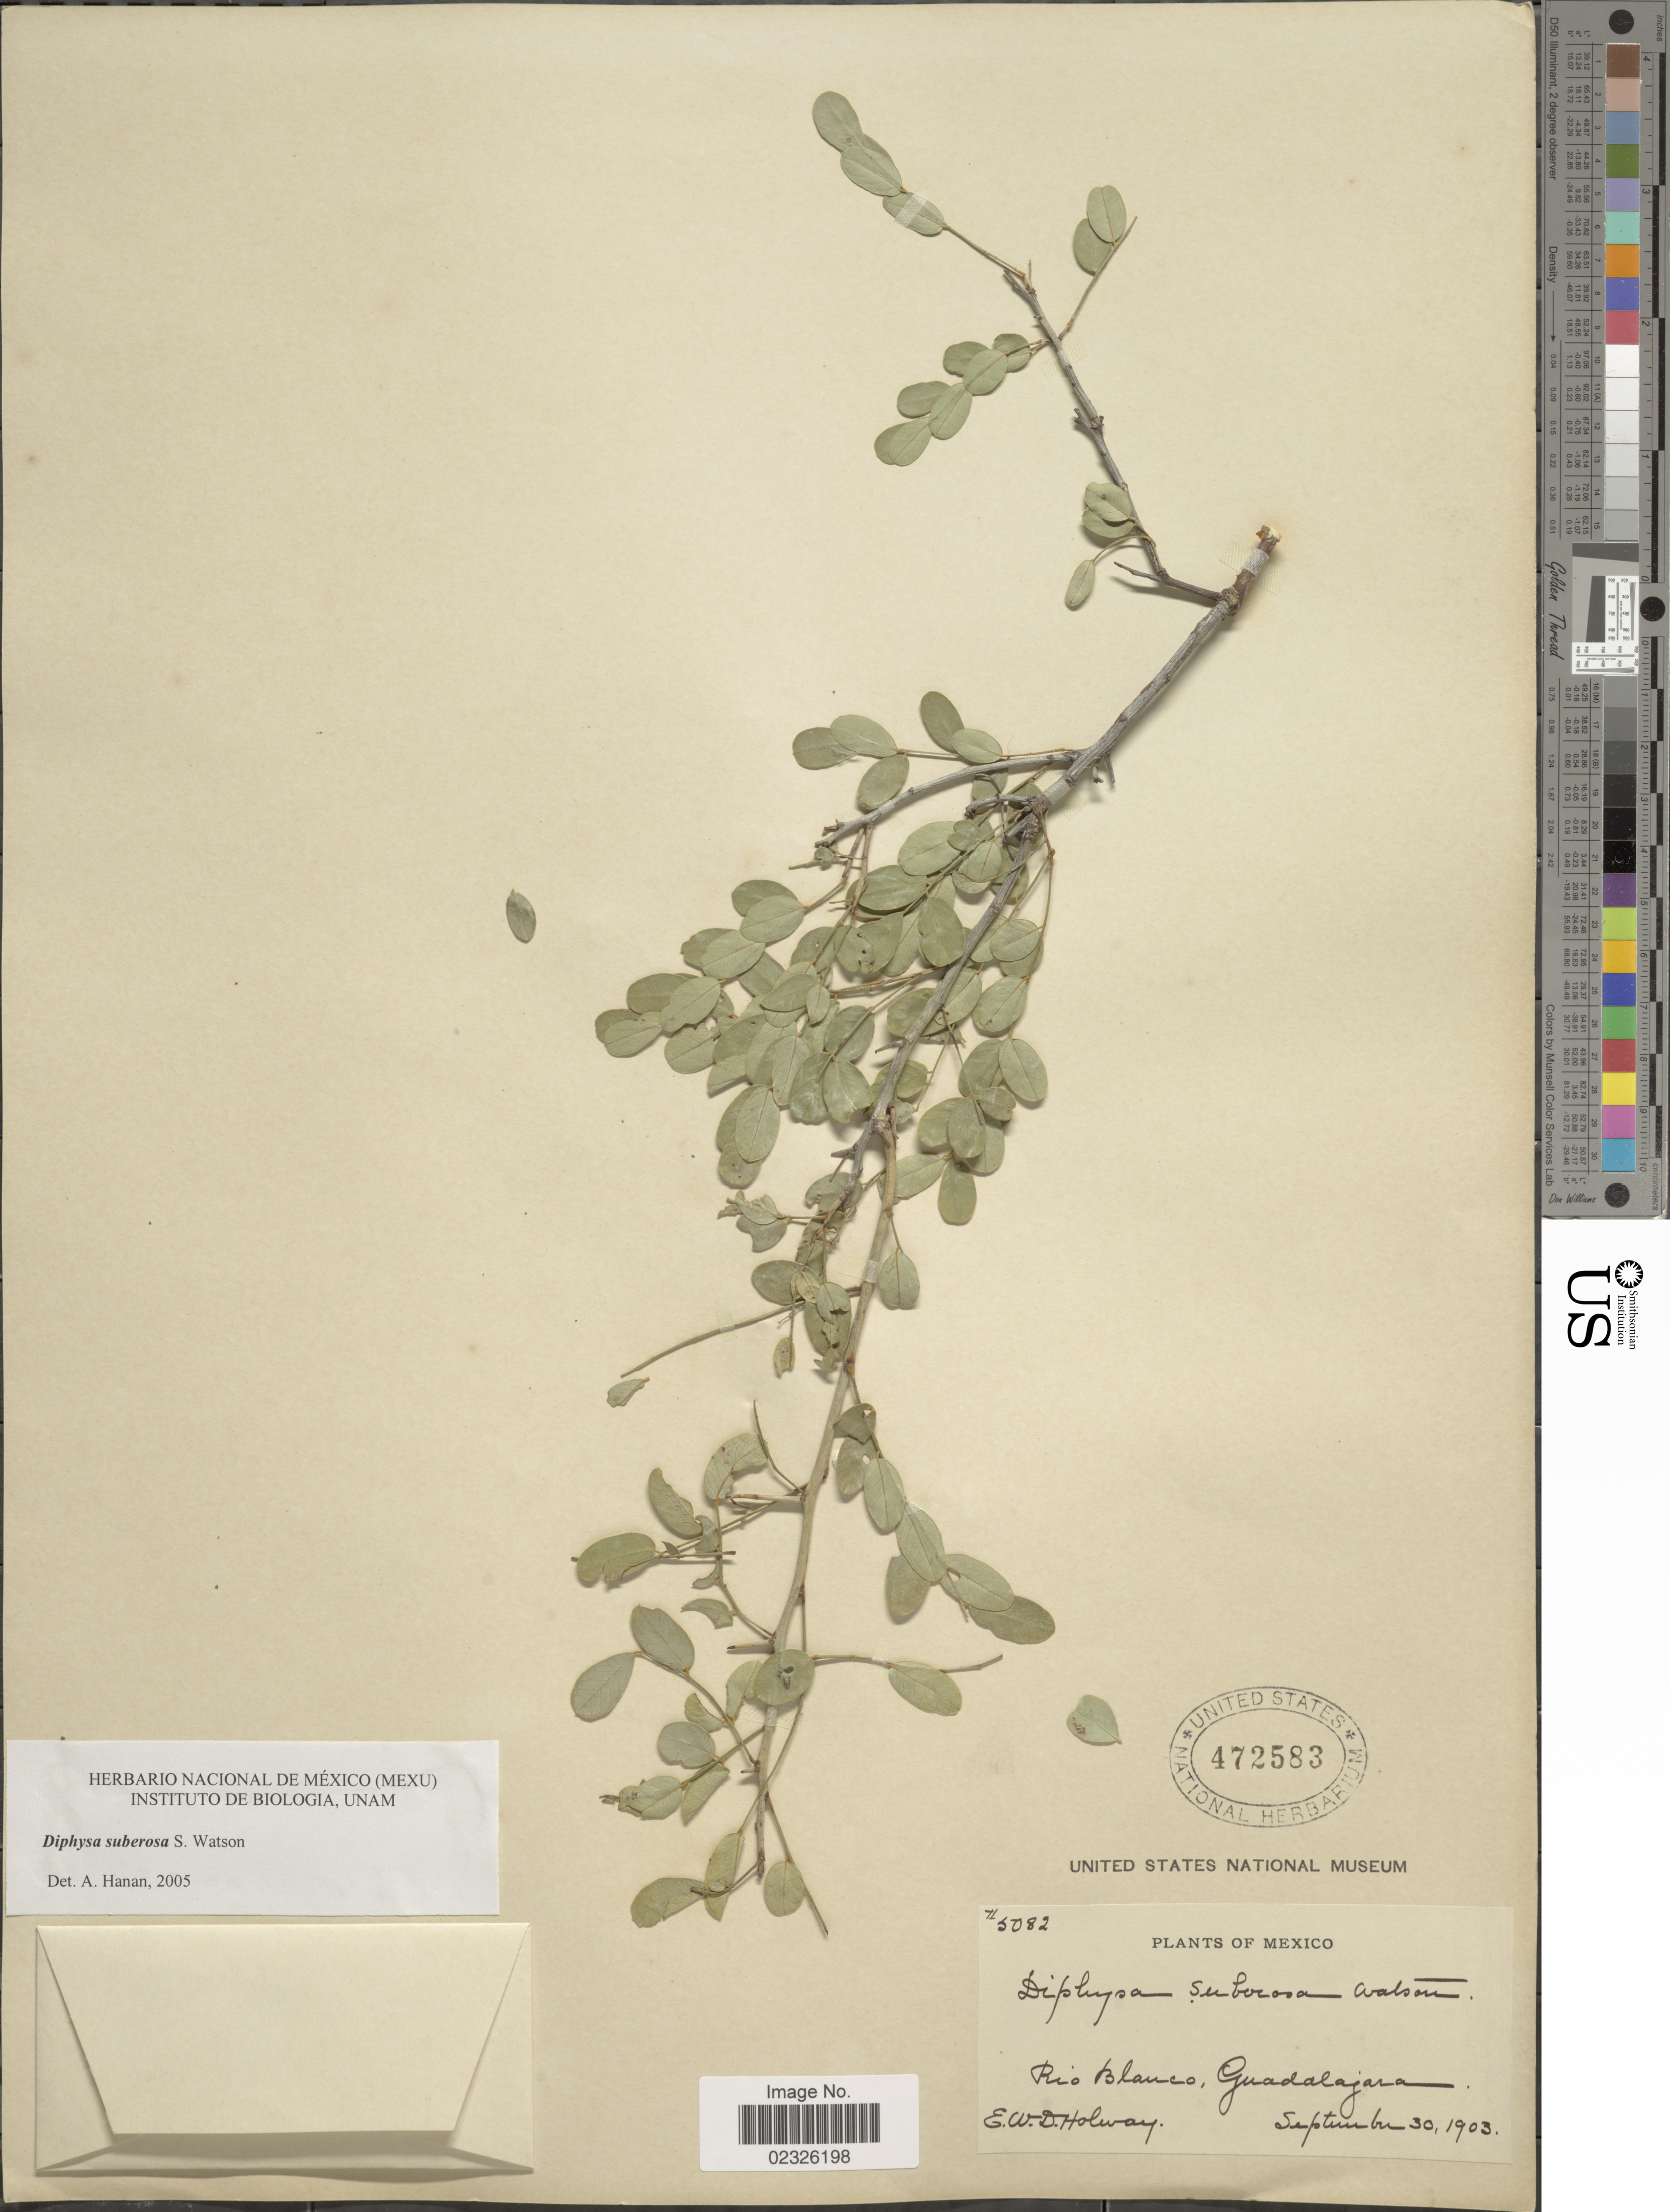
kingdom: Plantae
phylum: Tracheophyta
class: Magnoliopsida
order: Fabales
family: Fabaceae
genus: Diphysa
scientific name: Diphysa suberosa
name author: S. Watson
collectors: E. W. D. Holway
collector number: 5082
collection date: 1903-09-30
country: Mexico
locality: Rio Blanco, Guadalajara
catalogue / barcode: US 472583